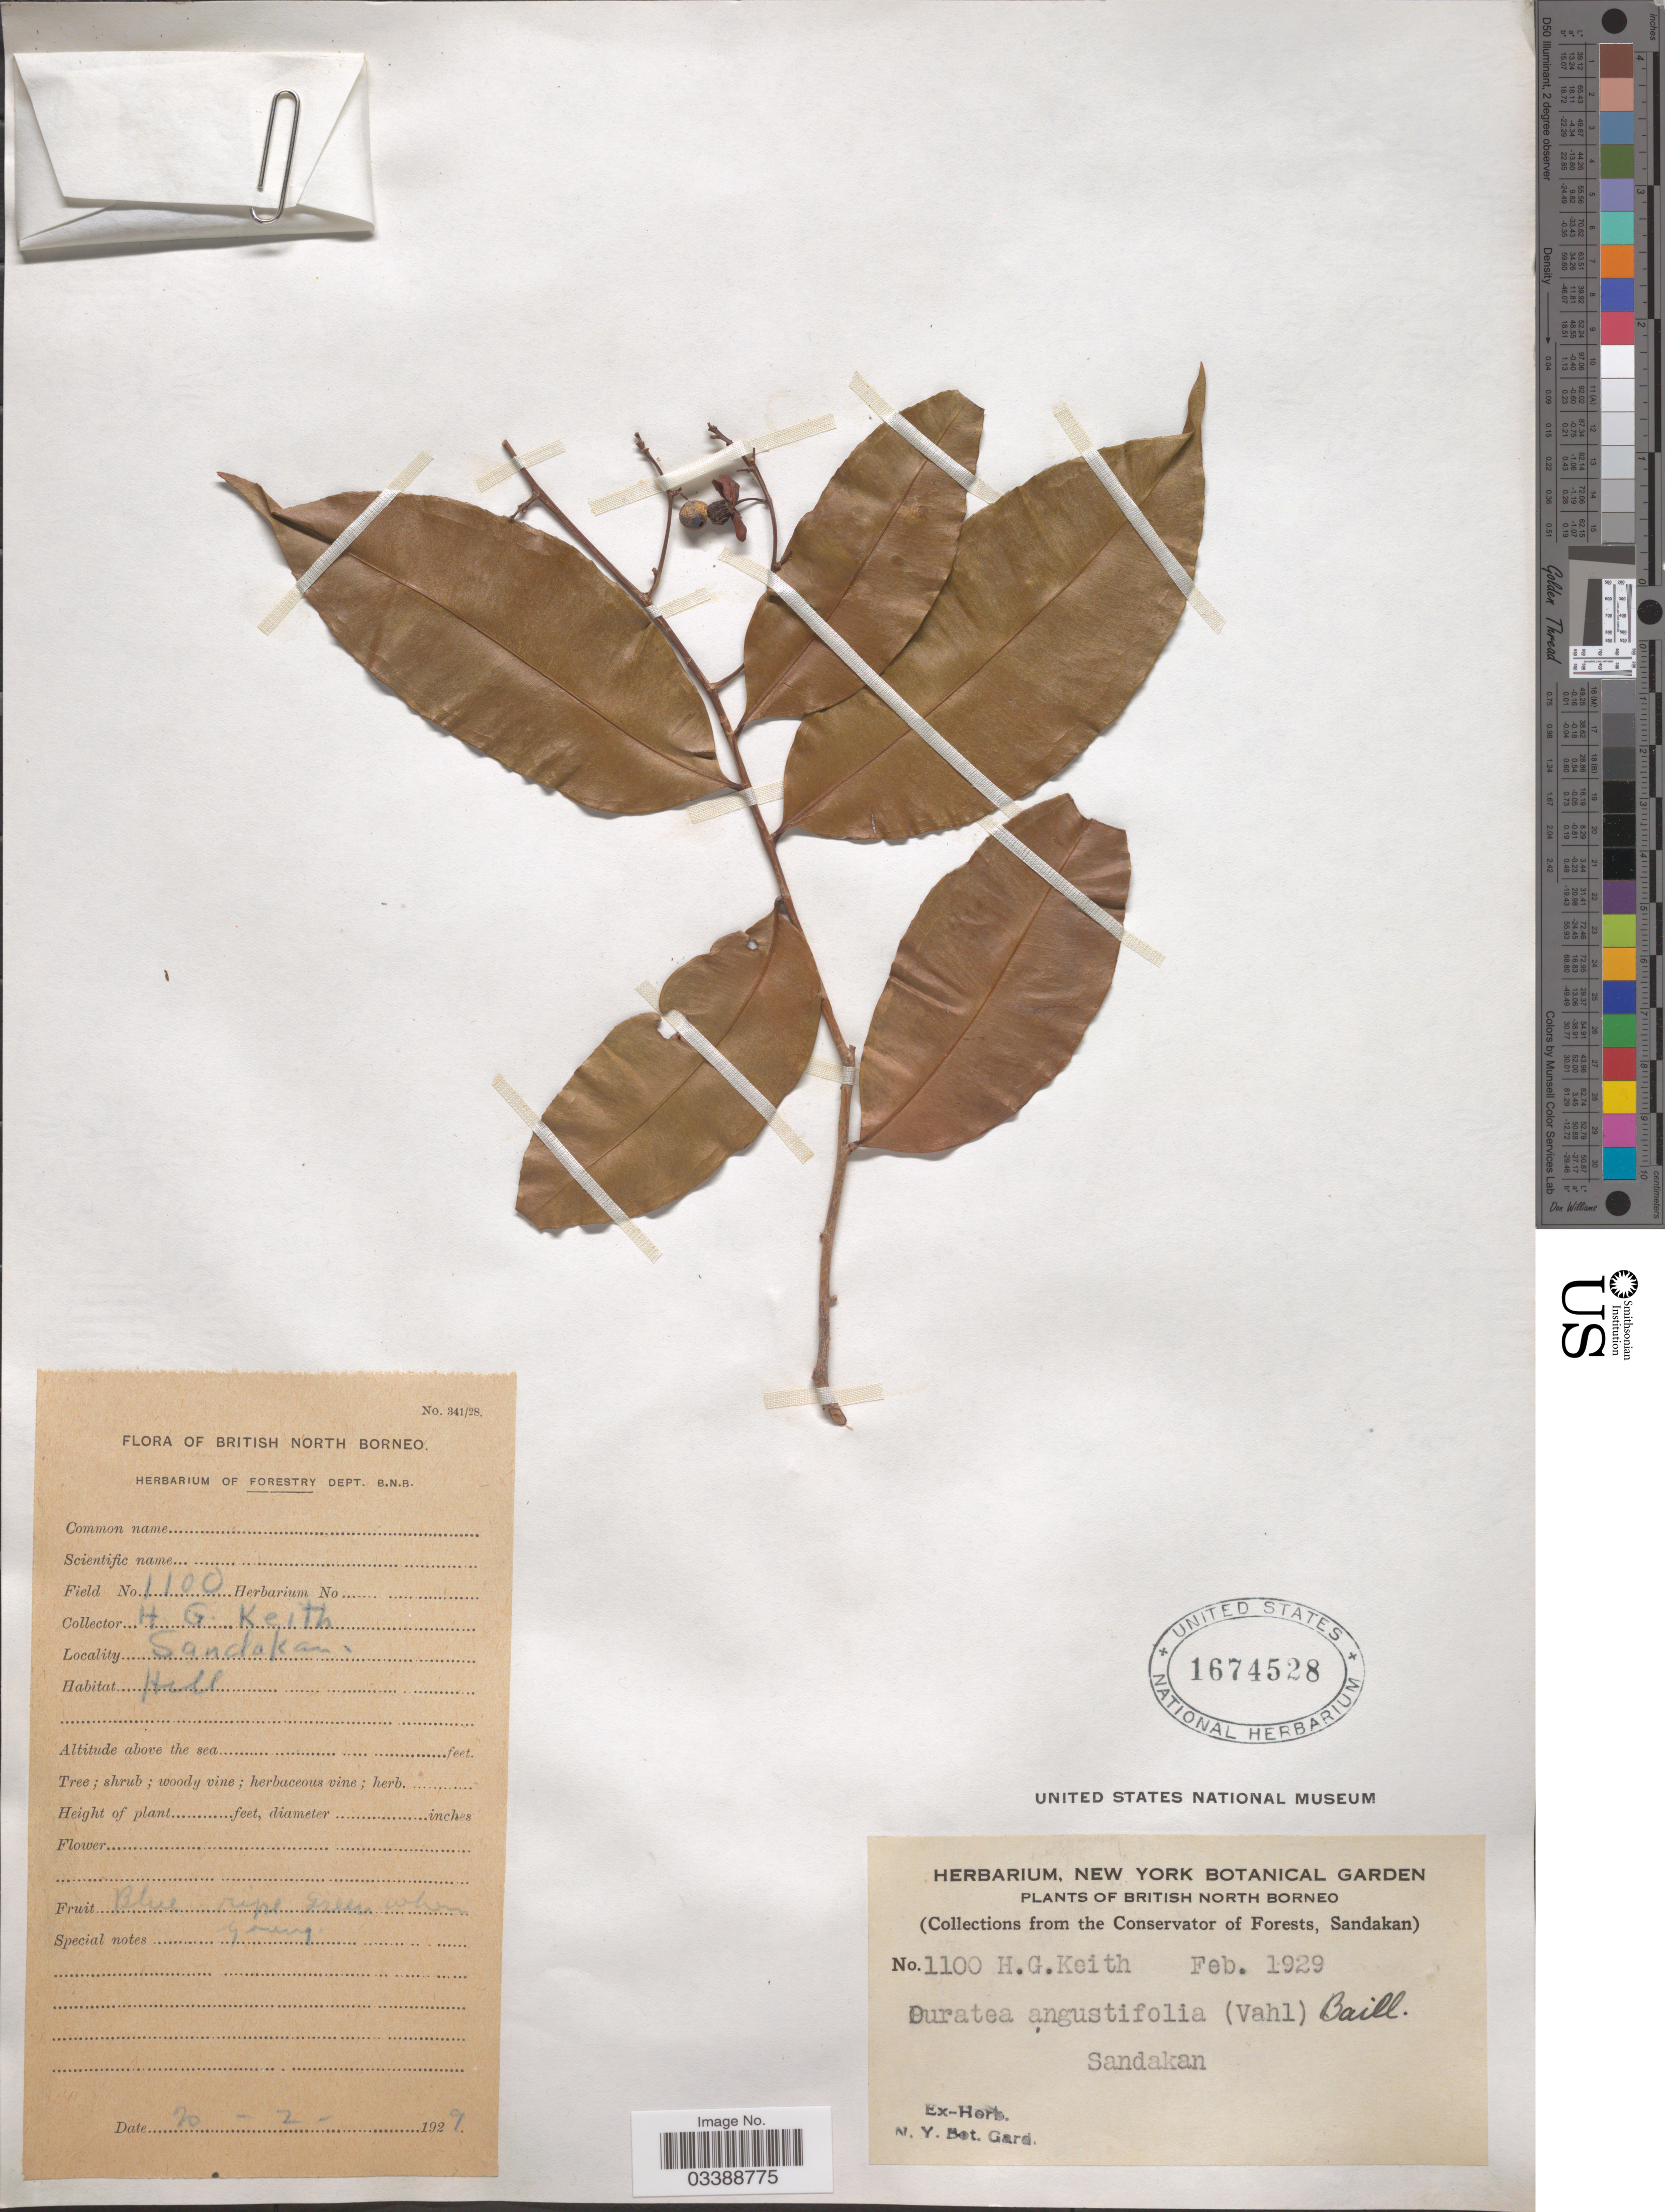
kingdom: Plantae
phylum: Tracheophyta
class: Magnoliopsida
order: Malpighiales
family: Ochnaceae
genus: Campylospermum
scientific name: Campylospermum serratum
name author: (Gaertn.) Bittrich & M.C.E. Amaral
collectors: H. Keith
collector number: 1100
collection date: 1929-02-20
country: Malaysia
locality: British North Borneo. Sandakan.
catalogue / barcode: US 1674528